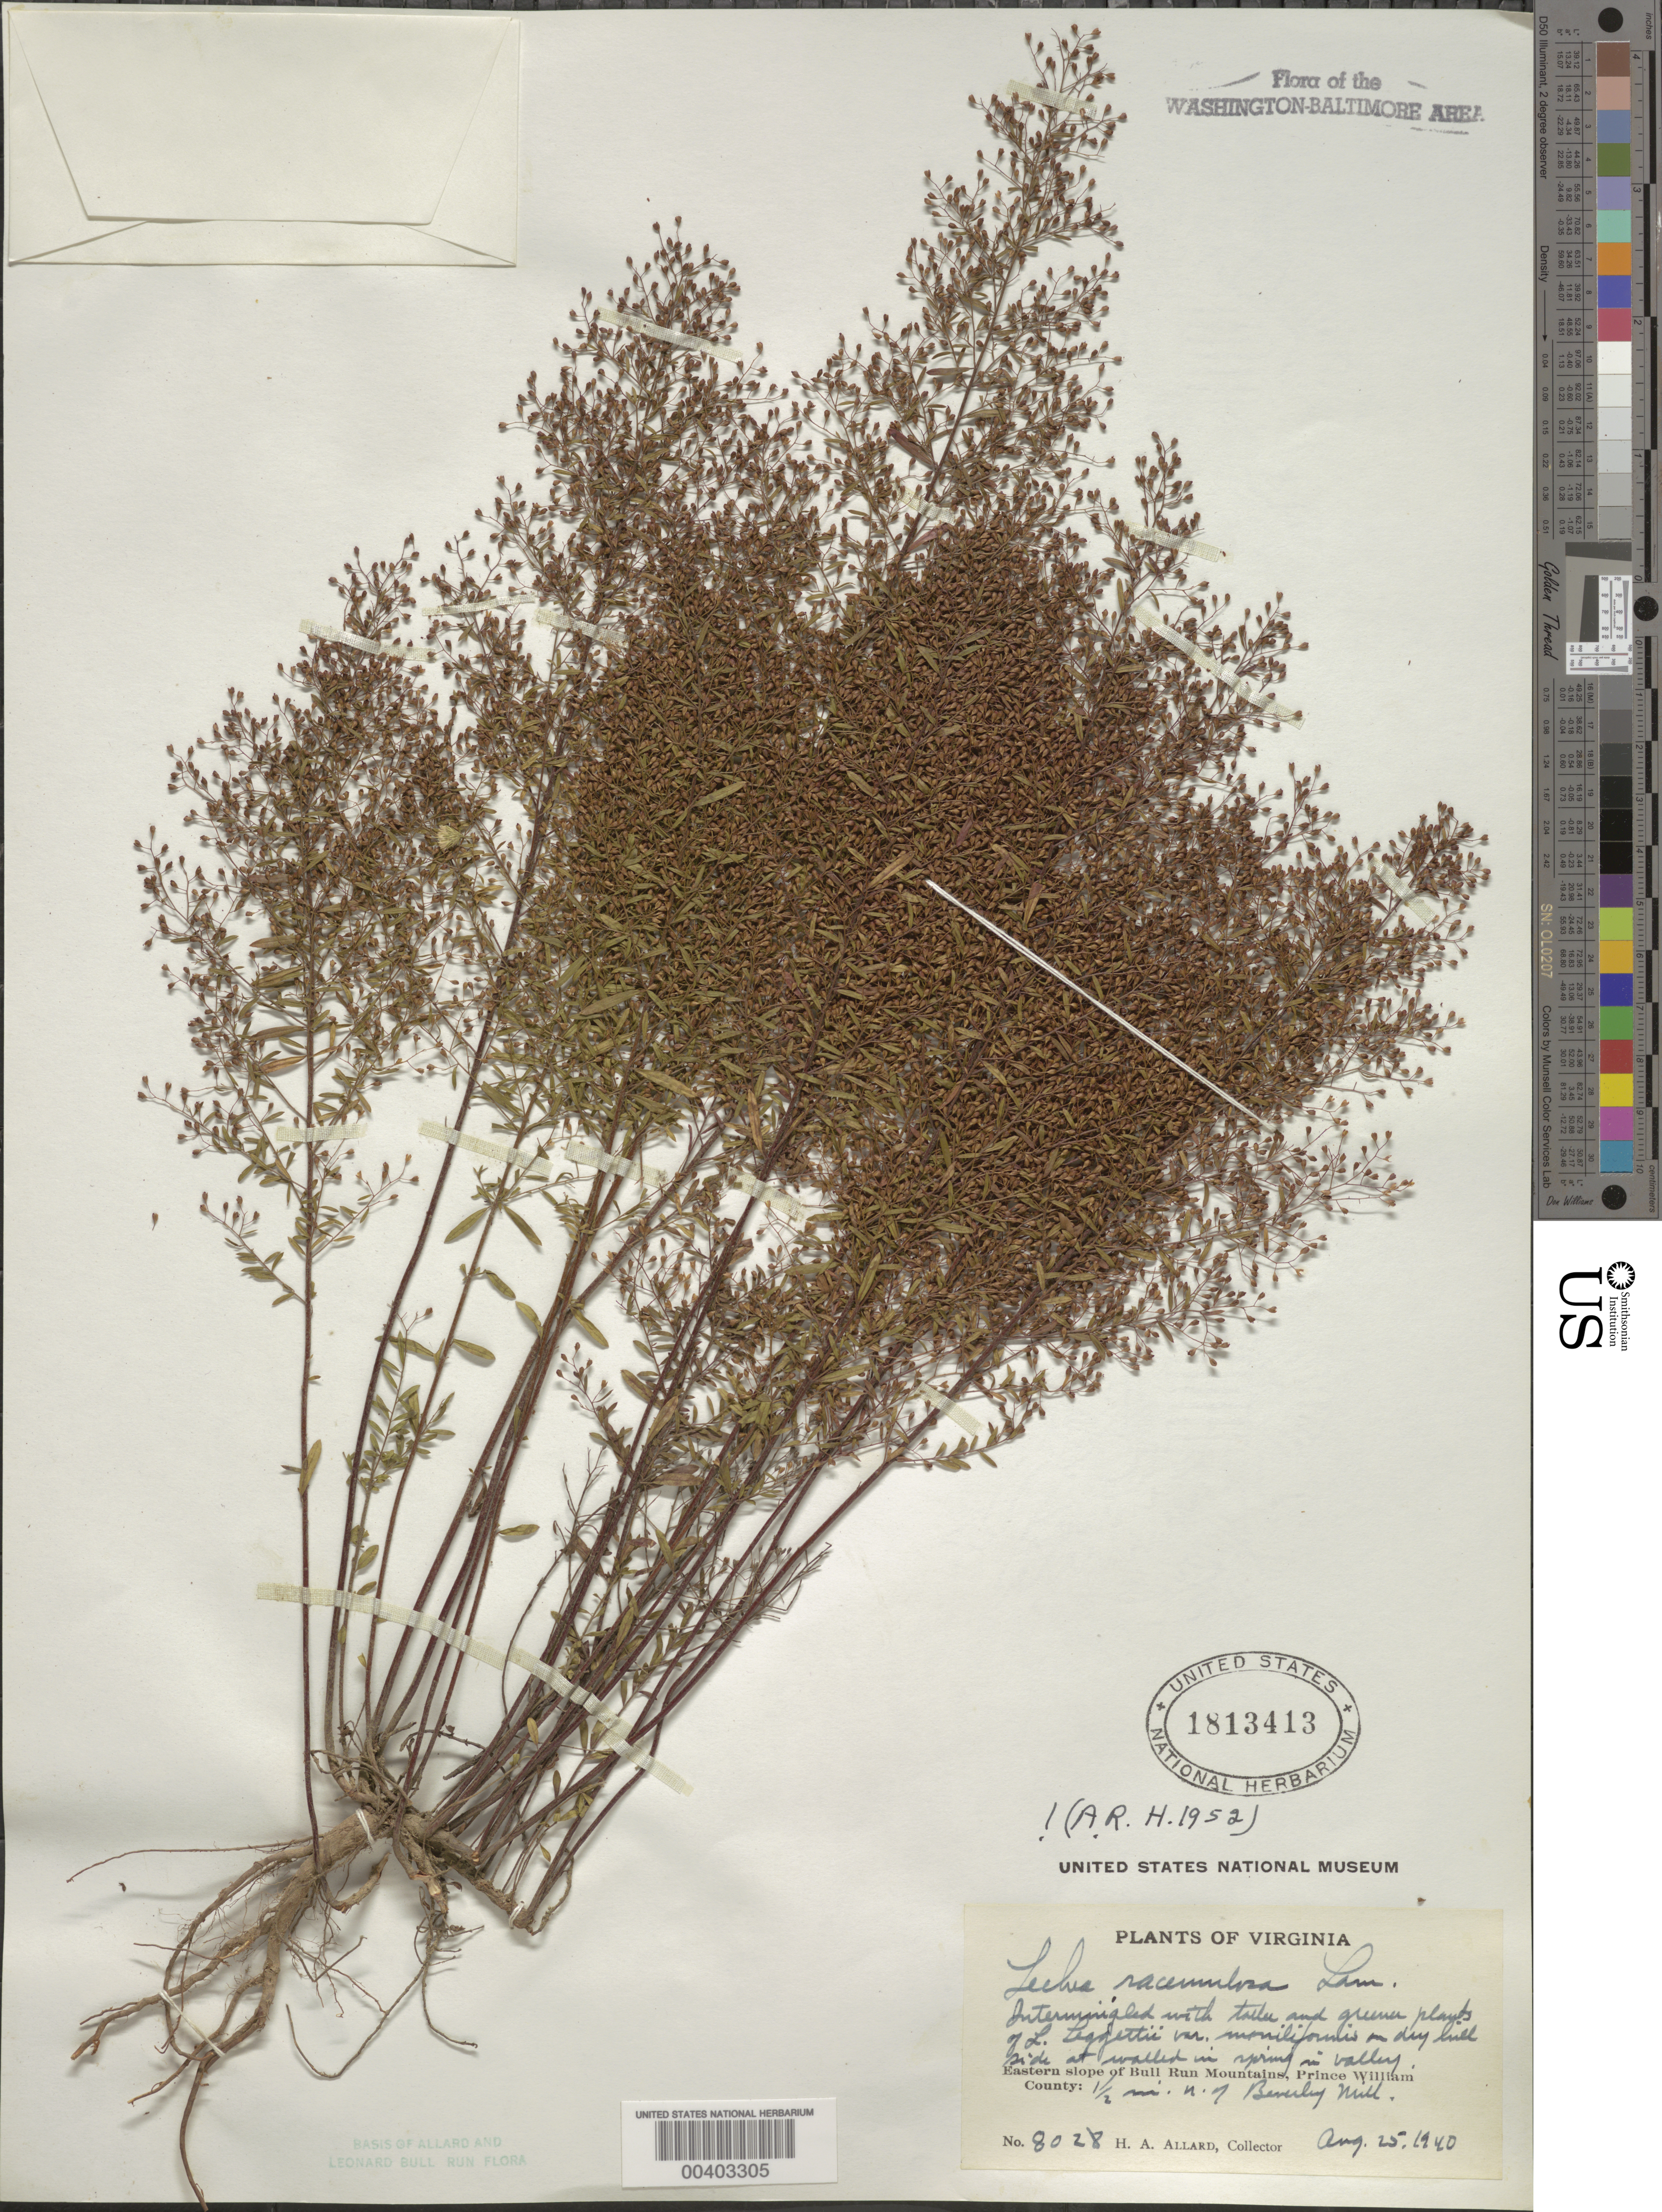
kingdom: Plantae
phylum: Tracheophyta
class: Magnoliopsida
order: Malvales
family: Cistaceae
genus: Lechea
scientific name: Lechea racemulosa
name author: Michx.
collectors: H. A. Allard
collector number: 8028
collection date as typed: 25 Aug 1940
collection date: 1940-08-25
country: United States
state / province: Virginia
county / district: Prince William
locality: North of Beverley Mill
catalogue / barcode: US 1813413